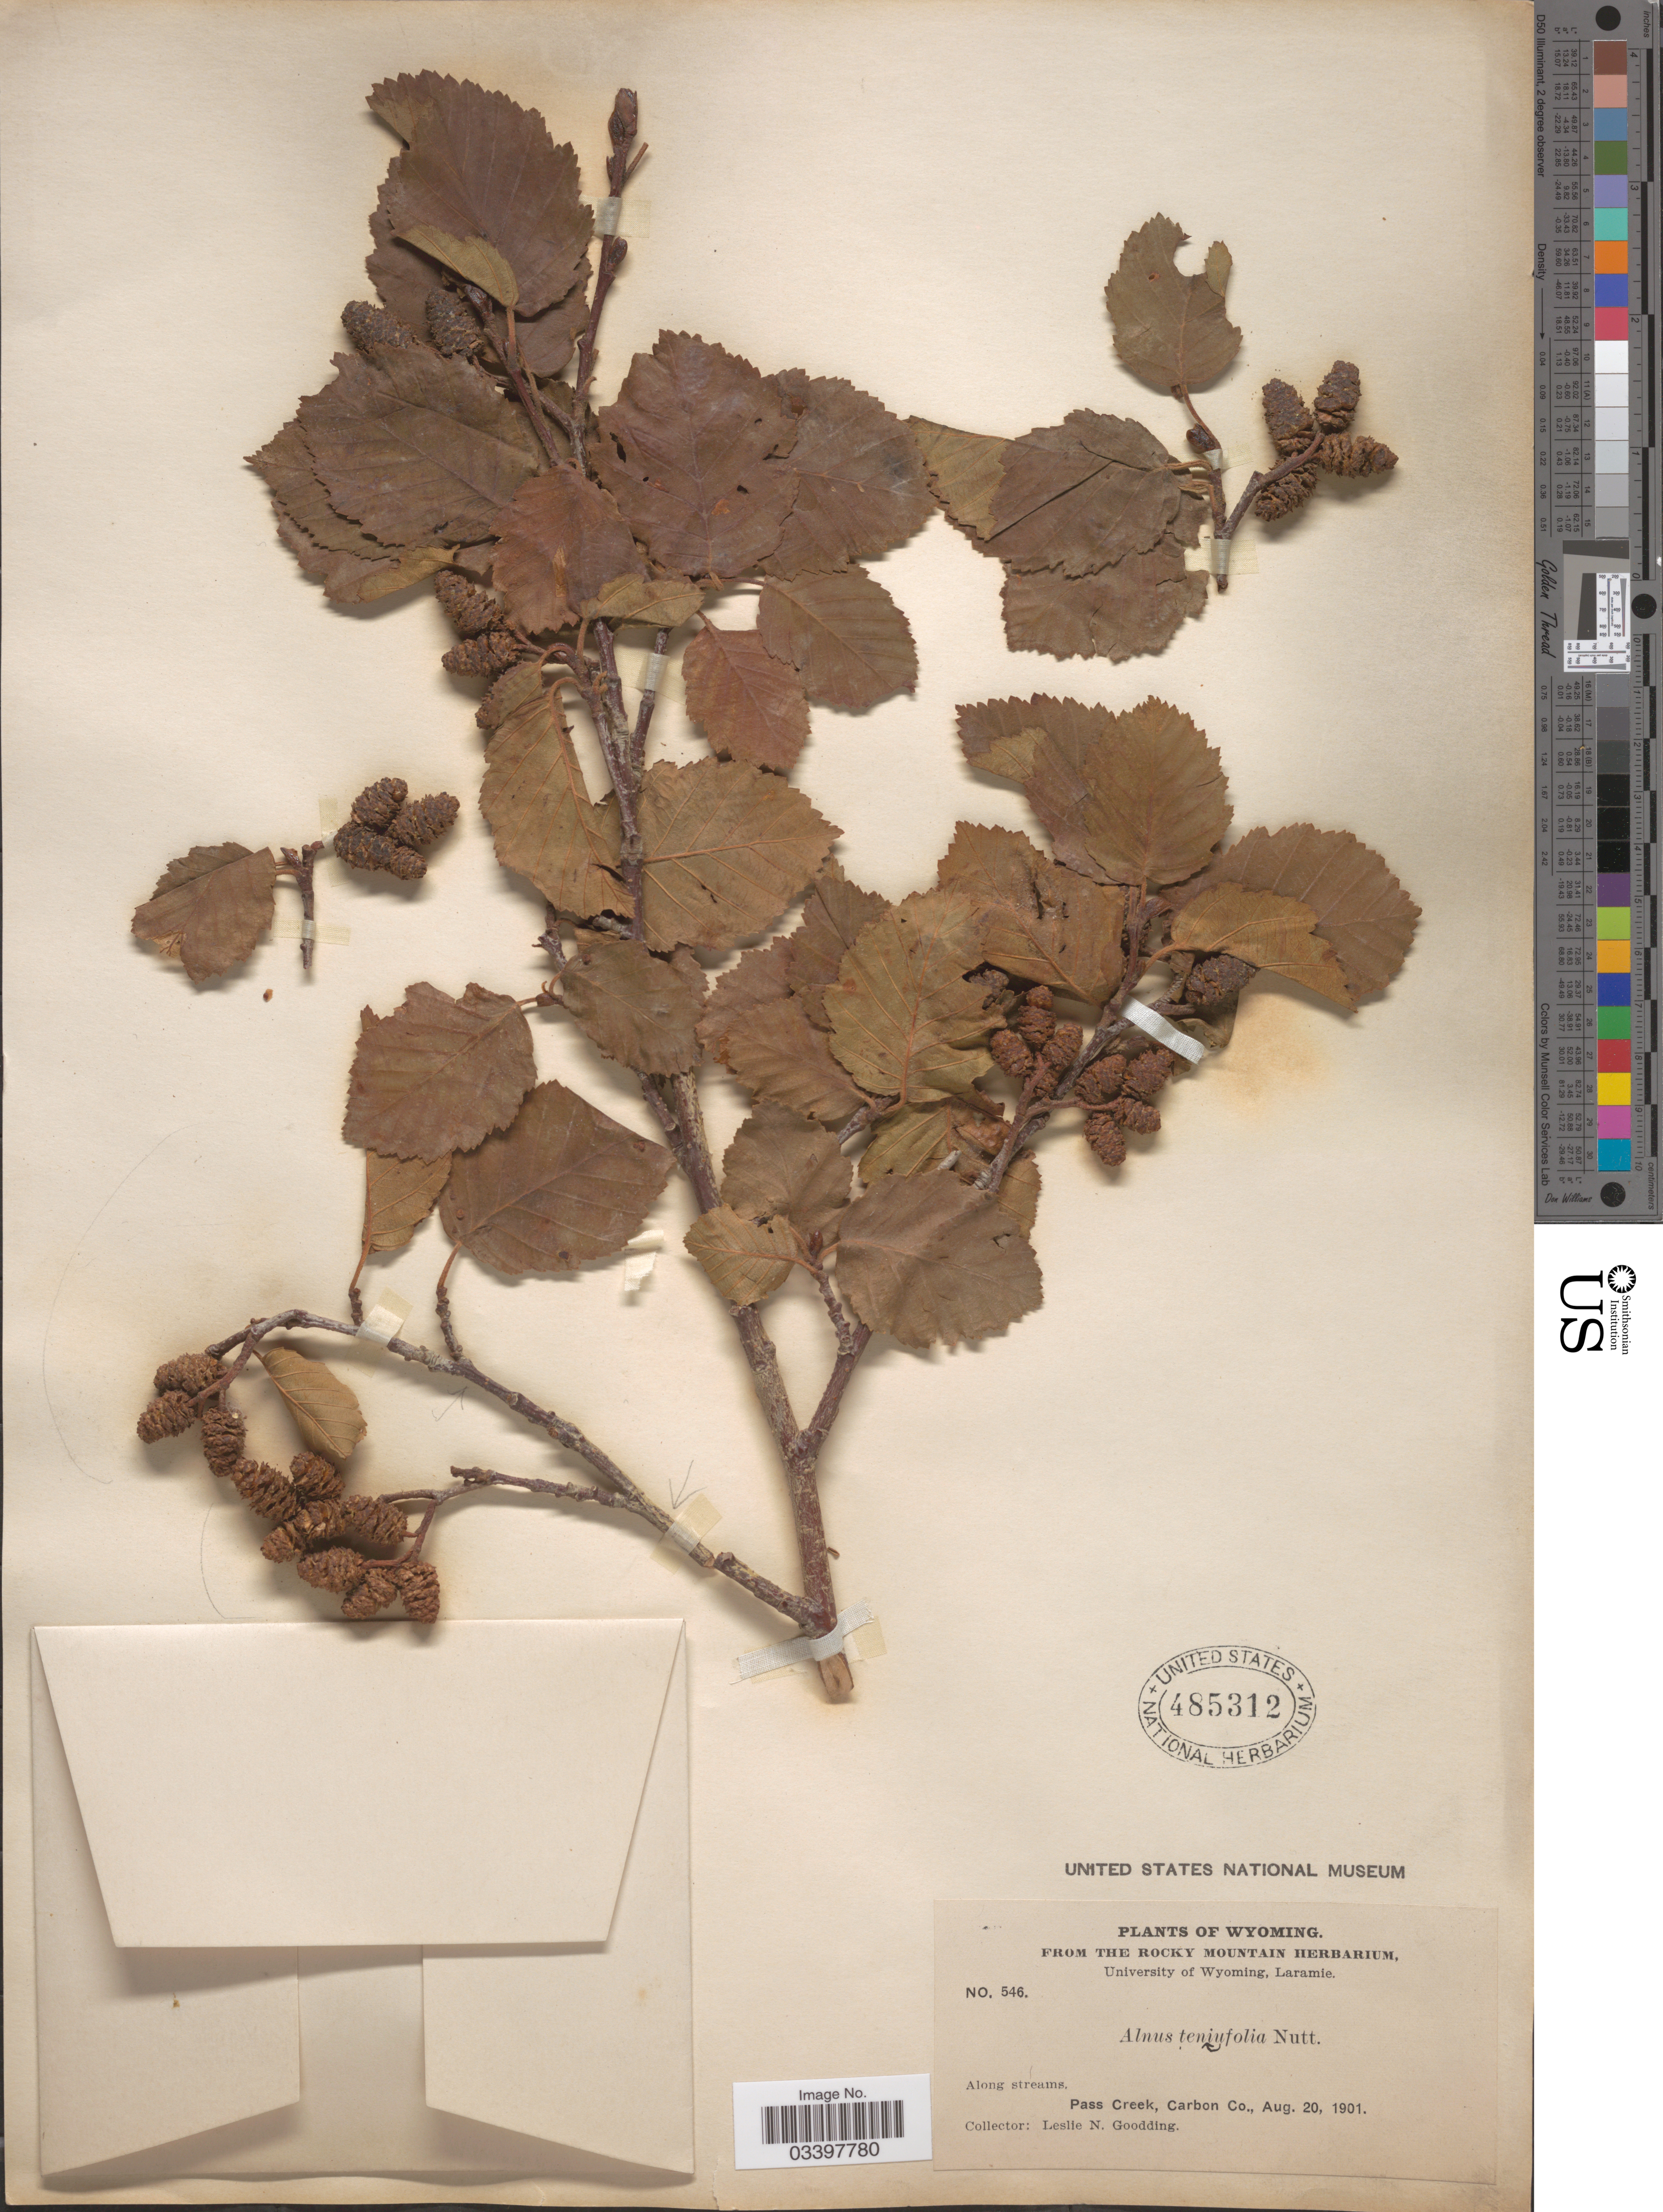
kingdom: Plantae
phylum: Tracheophyta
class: Magnoliopsida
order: Fagales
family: Betulaceae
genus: Alnus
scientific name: Alnus incana subsp. rugosa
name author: (Du Roi) R.T. Clausen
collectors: L. N. Goodding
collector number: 546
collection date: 1901-08-20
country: United States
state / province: Wyoming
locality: Along streams, Pass Creek, Carbon Co.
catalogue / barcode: US 485312